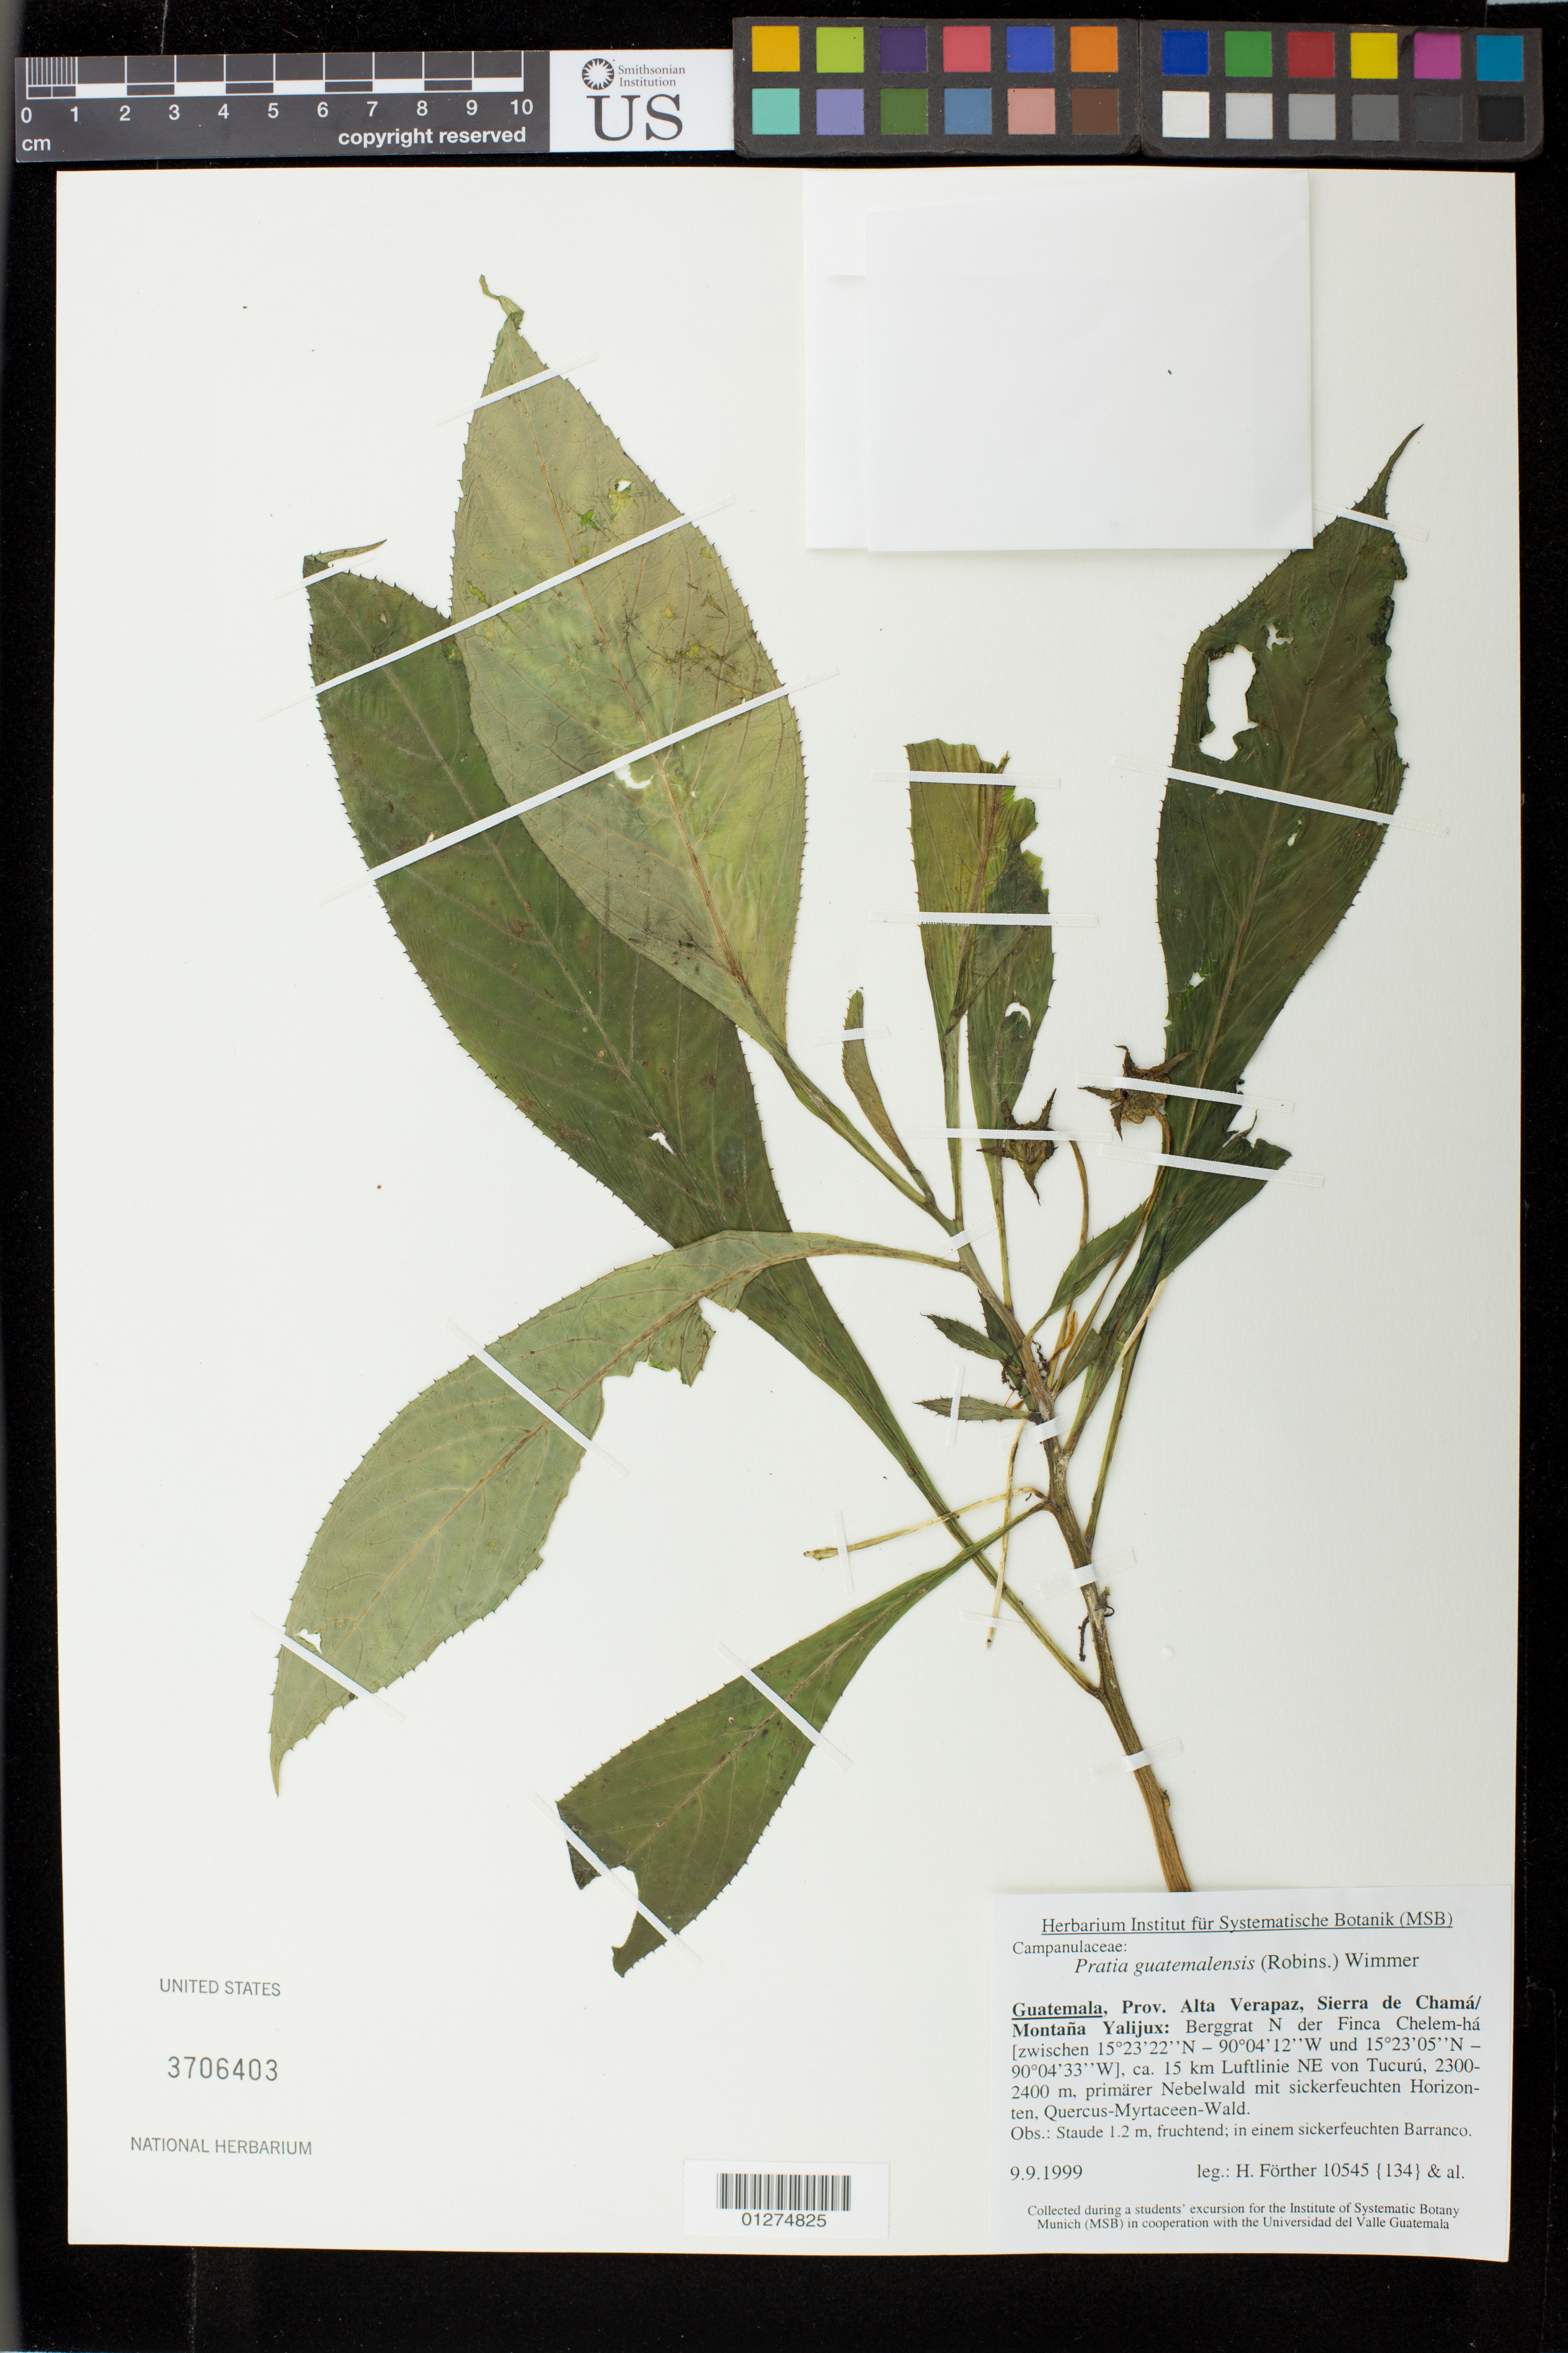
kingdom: Plantae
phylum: Tracheophyta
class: Magnoliopsida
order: Asterales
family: Campanulaceae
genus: Pratia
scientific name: Pratia guatemalensis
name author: (B.L. Rob. ex Donn. Sm.) E. Wimm.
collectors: H. Förther et al.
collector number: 10545 {134}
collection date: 1999-09-09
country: Guatemala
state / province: Alta Verapaz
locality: Sierra de Chama/Montana Yalijux: Berggrat N der Finca Chelem-ha, ca. 15 km Luftlinie NE von Tucuru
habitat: primarer nebelwald mit sickerfeuchetn horizonten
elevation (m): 2300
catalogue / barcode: US 3706403